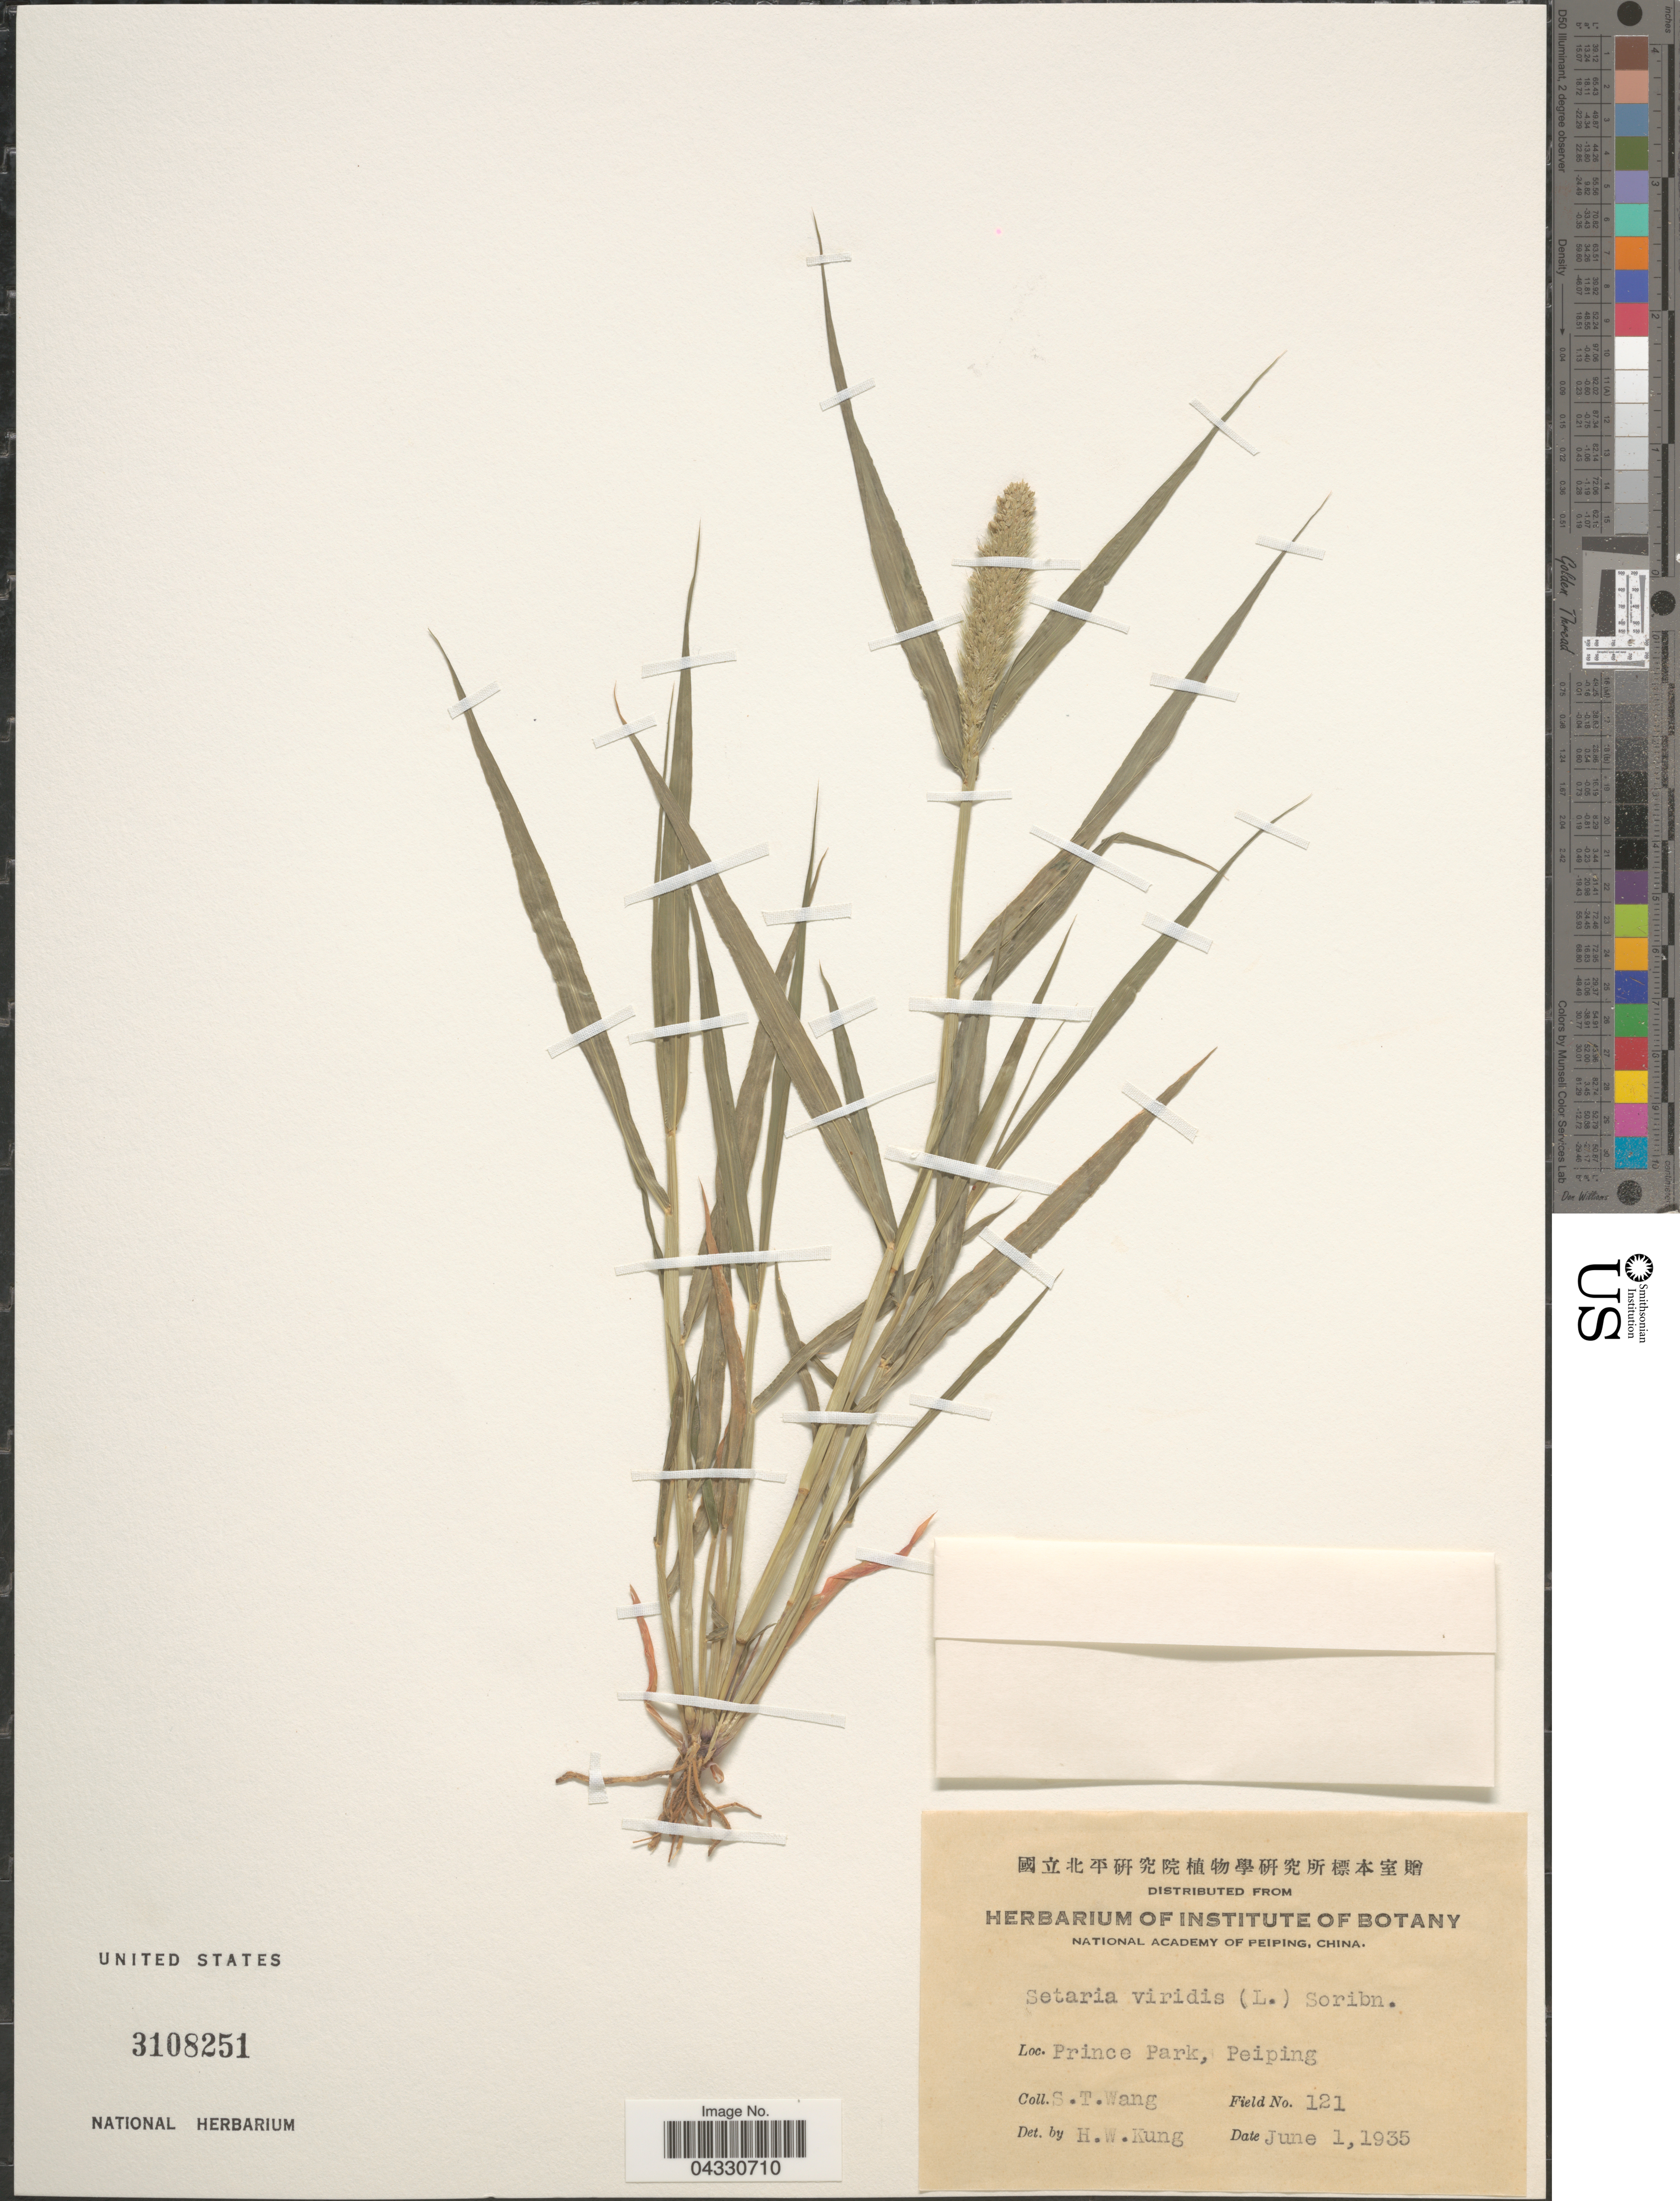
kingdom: Plantae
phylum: Tracheophyta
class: Liliopsida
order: Poales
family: Poaceae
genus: Setaria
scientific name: Setaria viridis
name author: (L.) P. Beauv.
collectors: S. Wang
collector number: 121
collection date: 1935-06-01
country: China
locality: Prince Park, Peiping.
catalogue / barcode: US 3108251